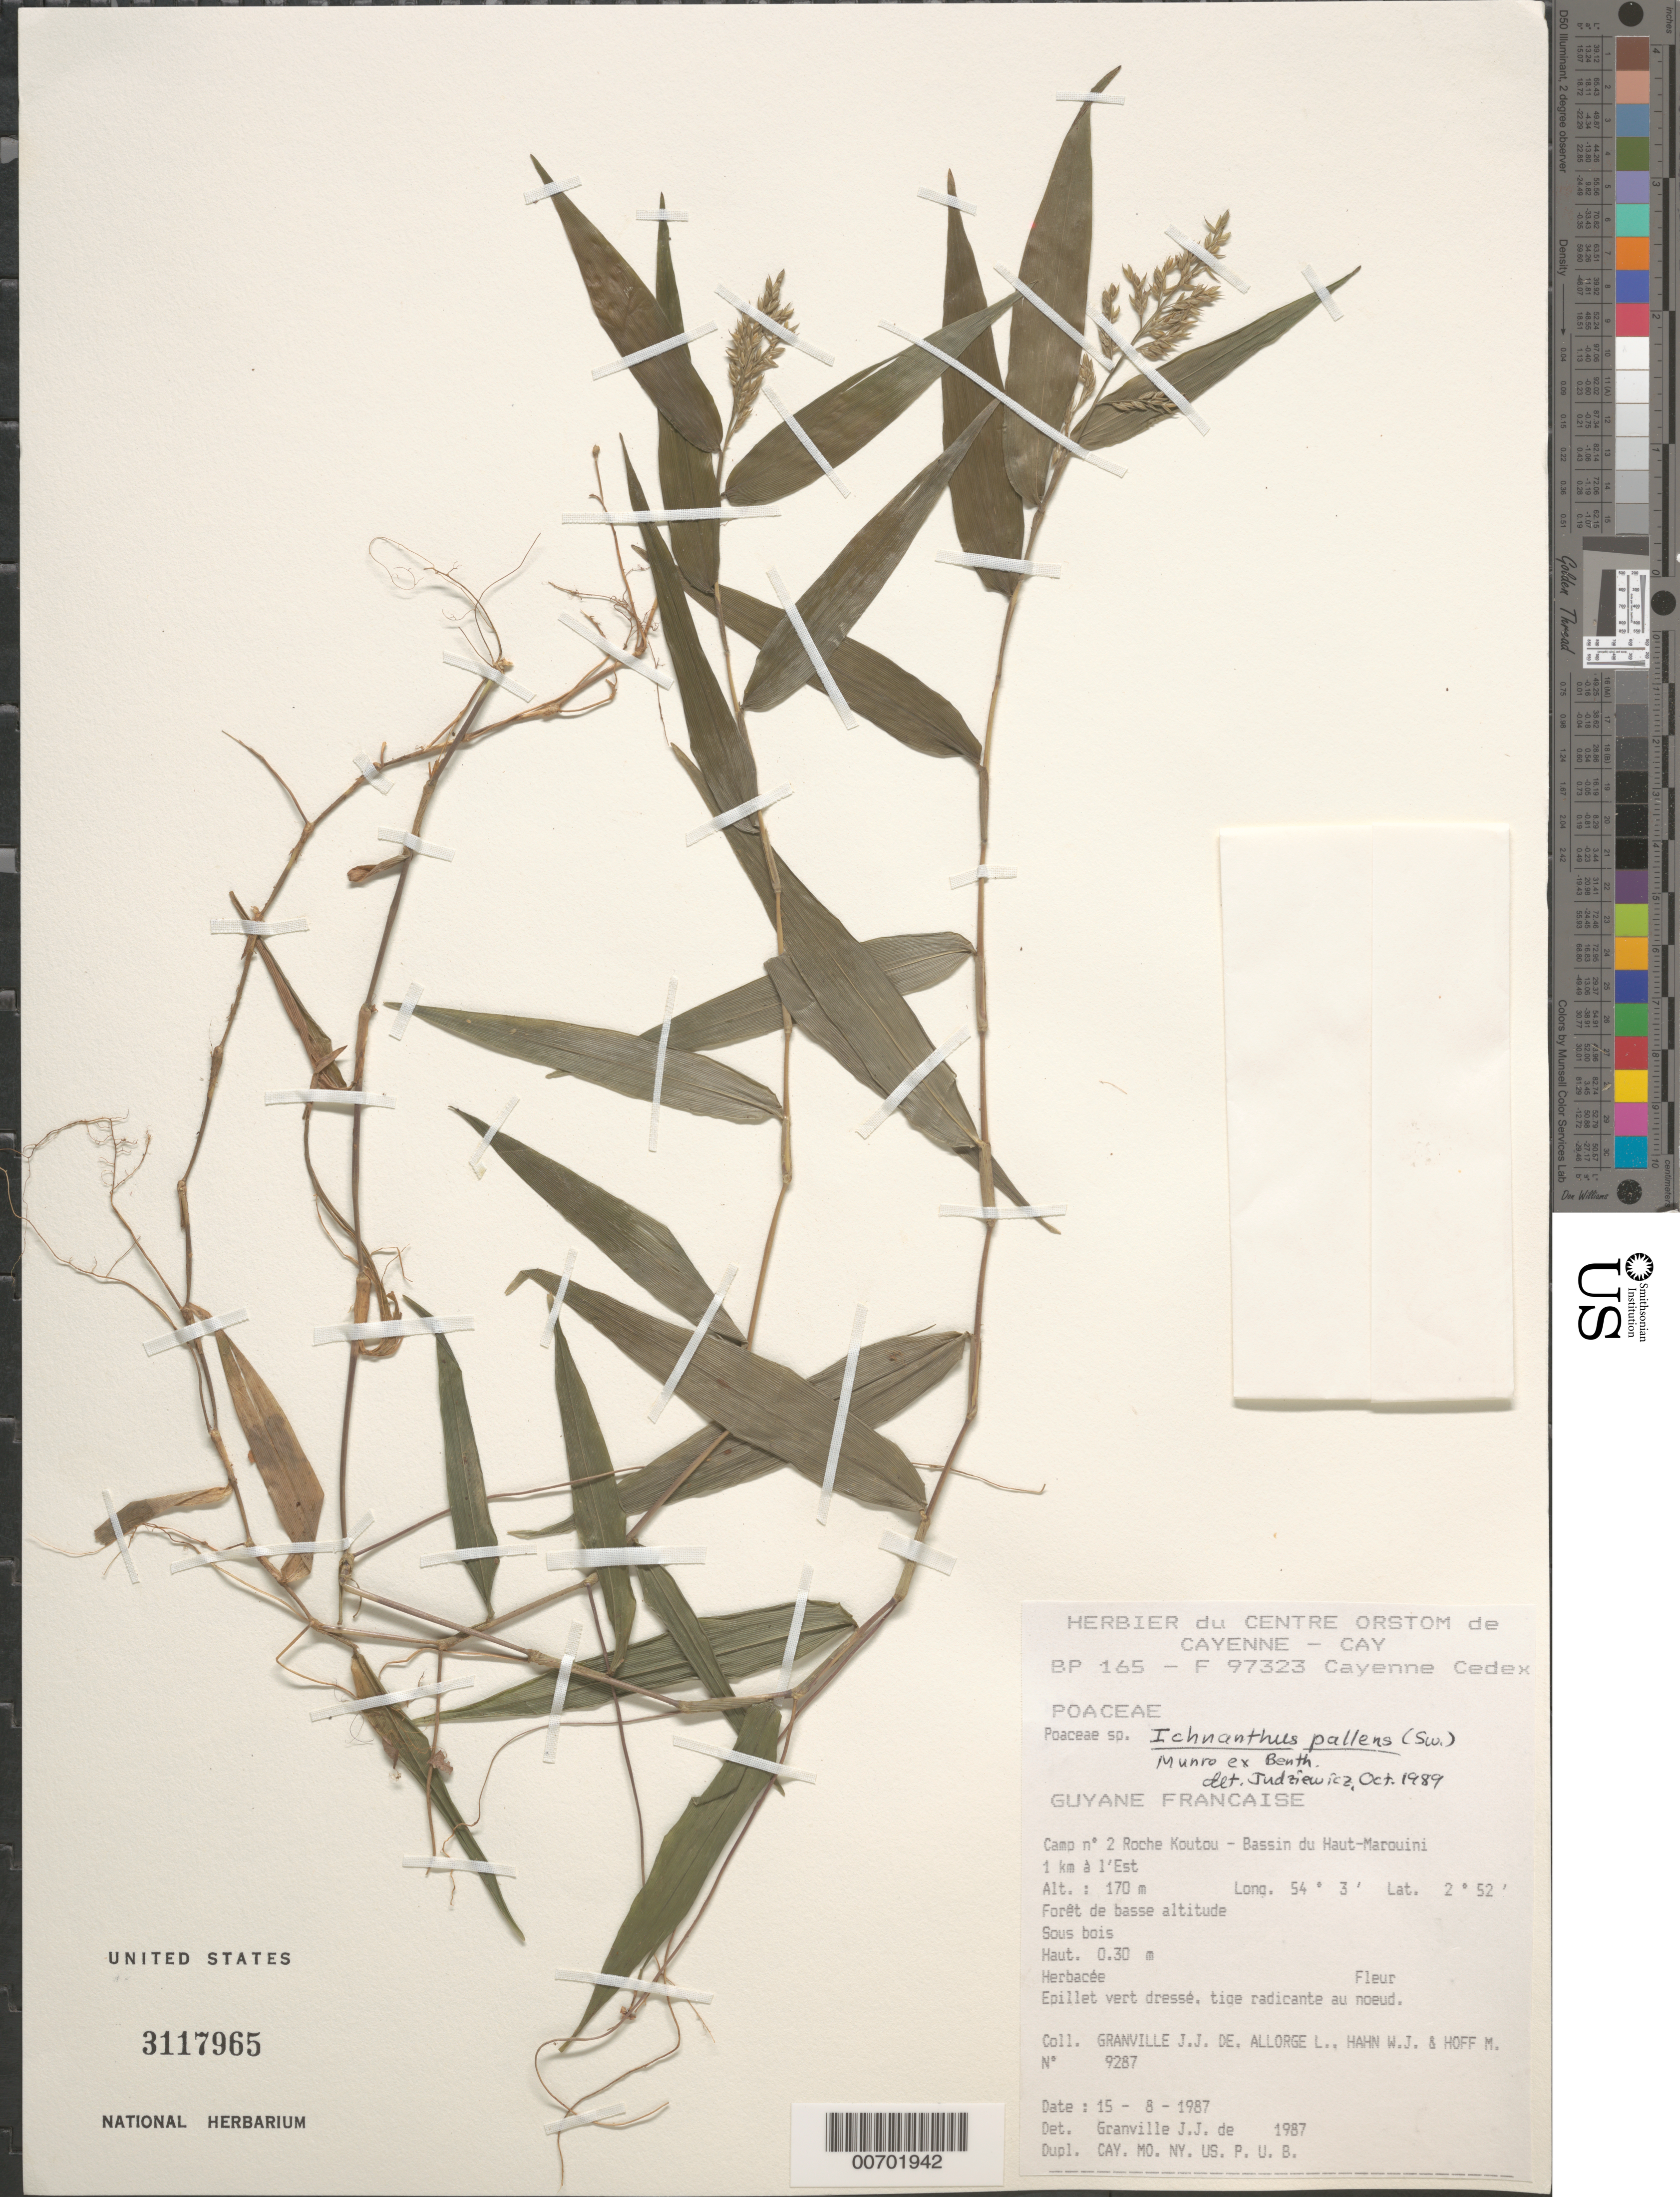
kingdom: Plantae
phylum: Tracheophyta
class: Liliopsida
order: Poales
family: Poaceae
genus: Ichnanthus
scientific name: Ichnanthus pallens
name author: (Sw.) Munro ex Benth.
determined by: Judziewicz, E. J.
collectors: J.-J. de Granville, L. Allorge, W. J. Hahn & M. Hoff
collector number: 9287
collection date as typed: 15-Aug-87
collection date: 1987-08-15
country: French Guiana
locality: Camp #2, Roche Koutou, Bassin du Haut-Marouini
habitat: Forêt de basse altitude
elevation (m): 170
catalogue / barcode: US 3117965